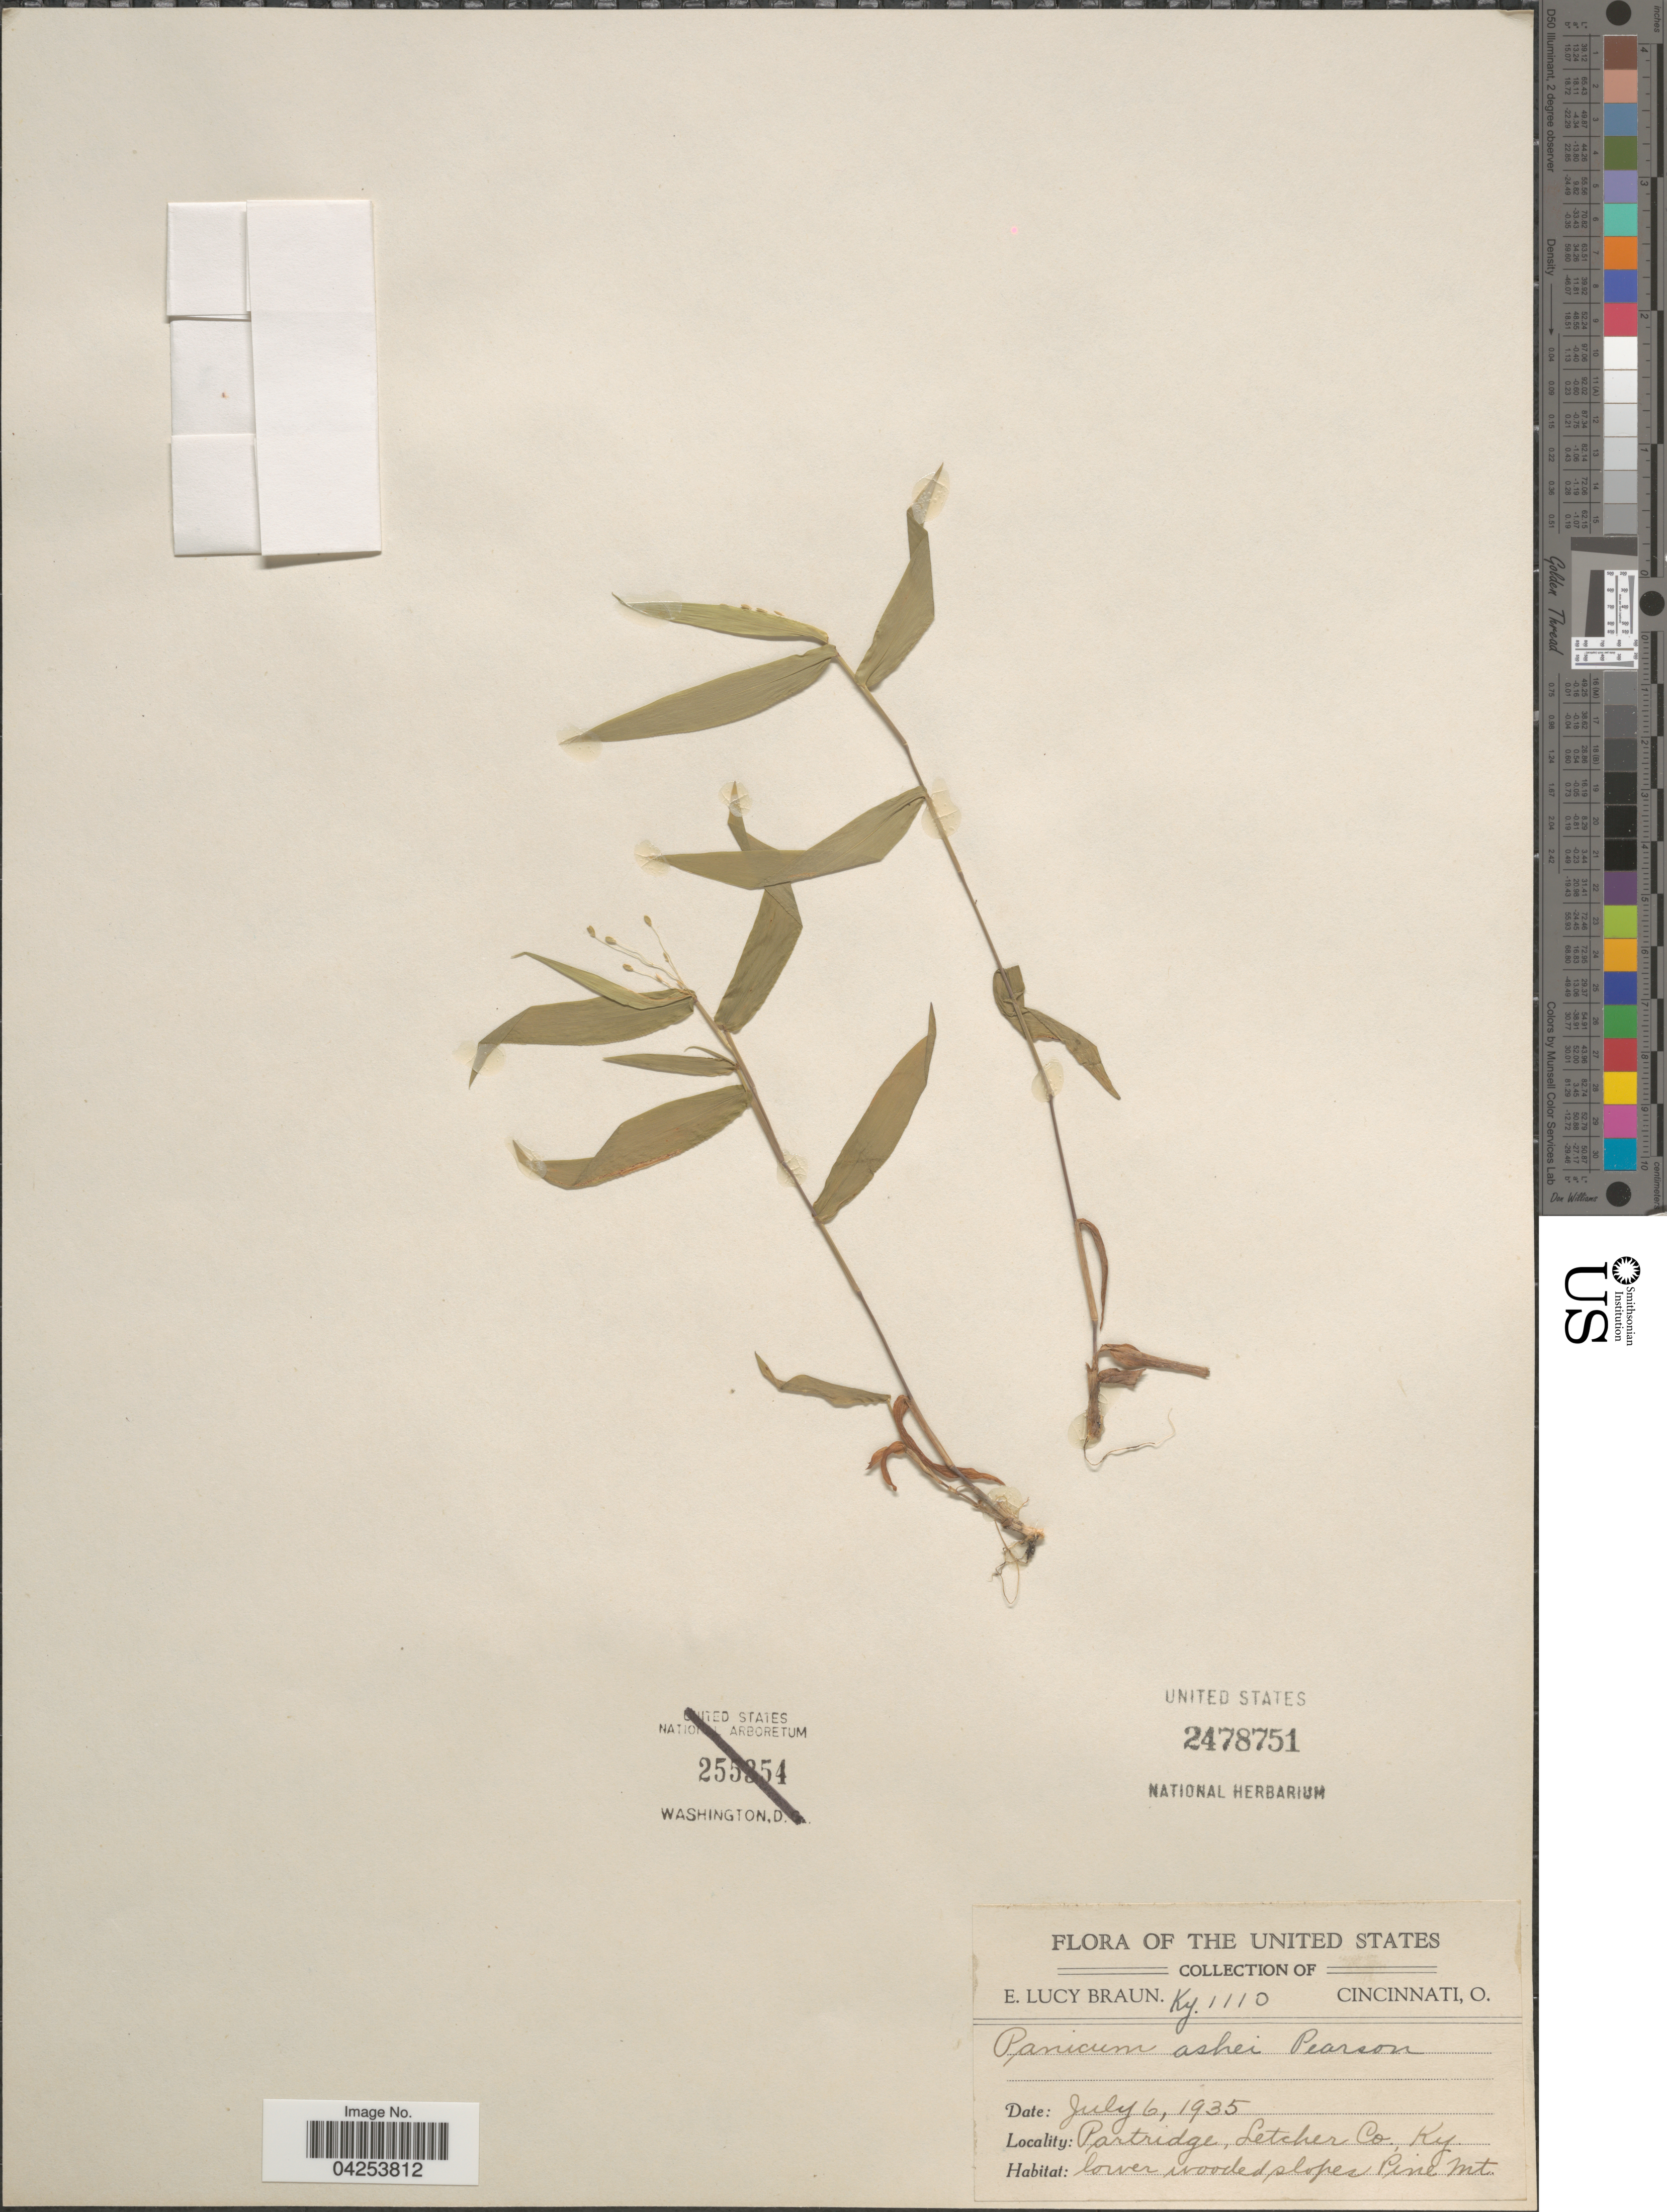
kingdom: Plantae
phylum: Tracheophyta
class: Liliopsida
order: Poales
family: Poaceae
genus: Dichanthelium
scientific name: Dichanthelium commutatum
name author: (Schult.) Gould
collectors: E. L. Braun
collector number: Ky.1110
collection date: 1935-07-06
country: United States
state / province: Kentucky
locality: Partridge, Letcher Co. Lower woods slopes Pine Mt.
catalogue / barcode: US 2478751